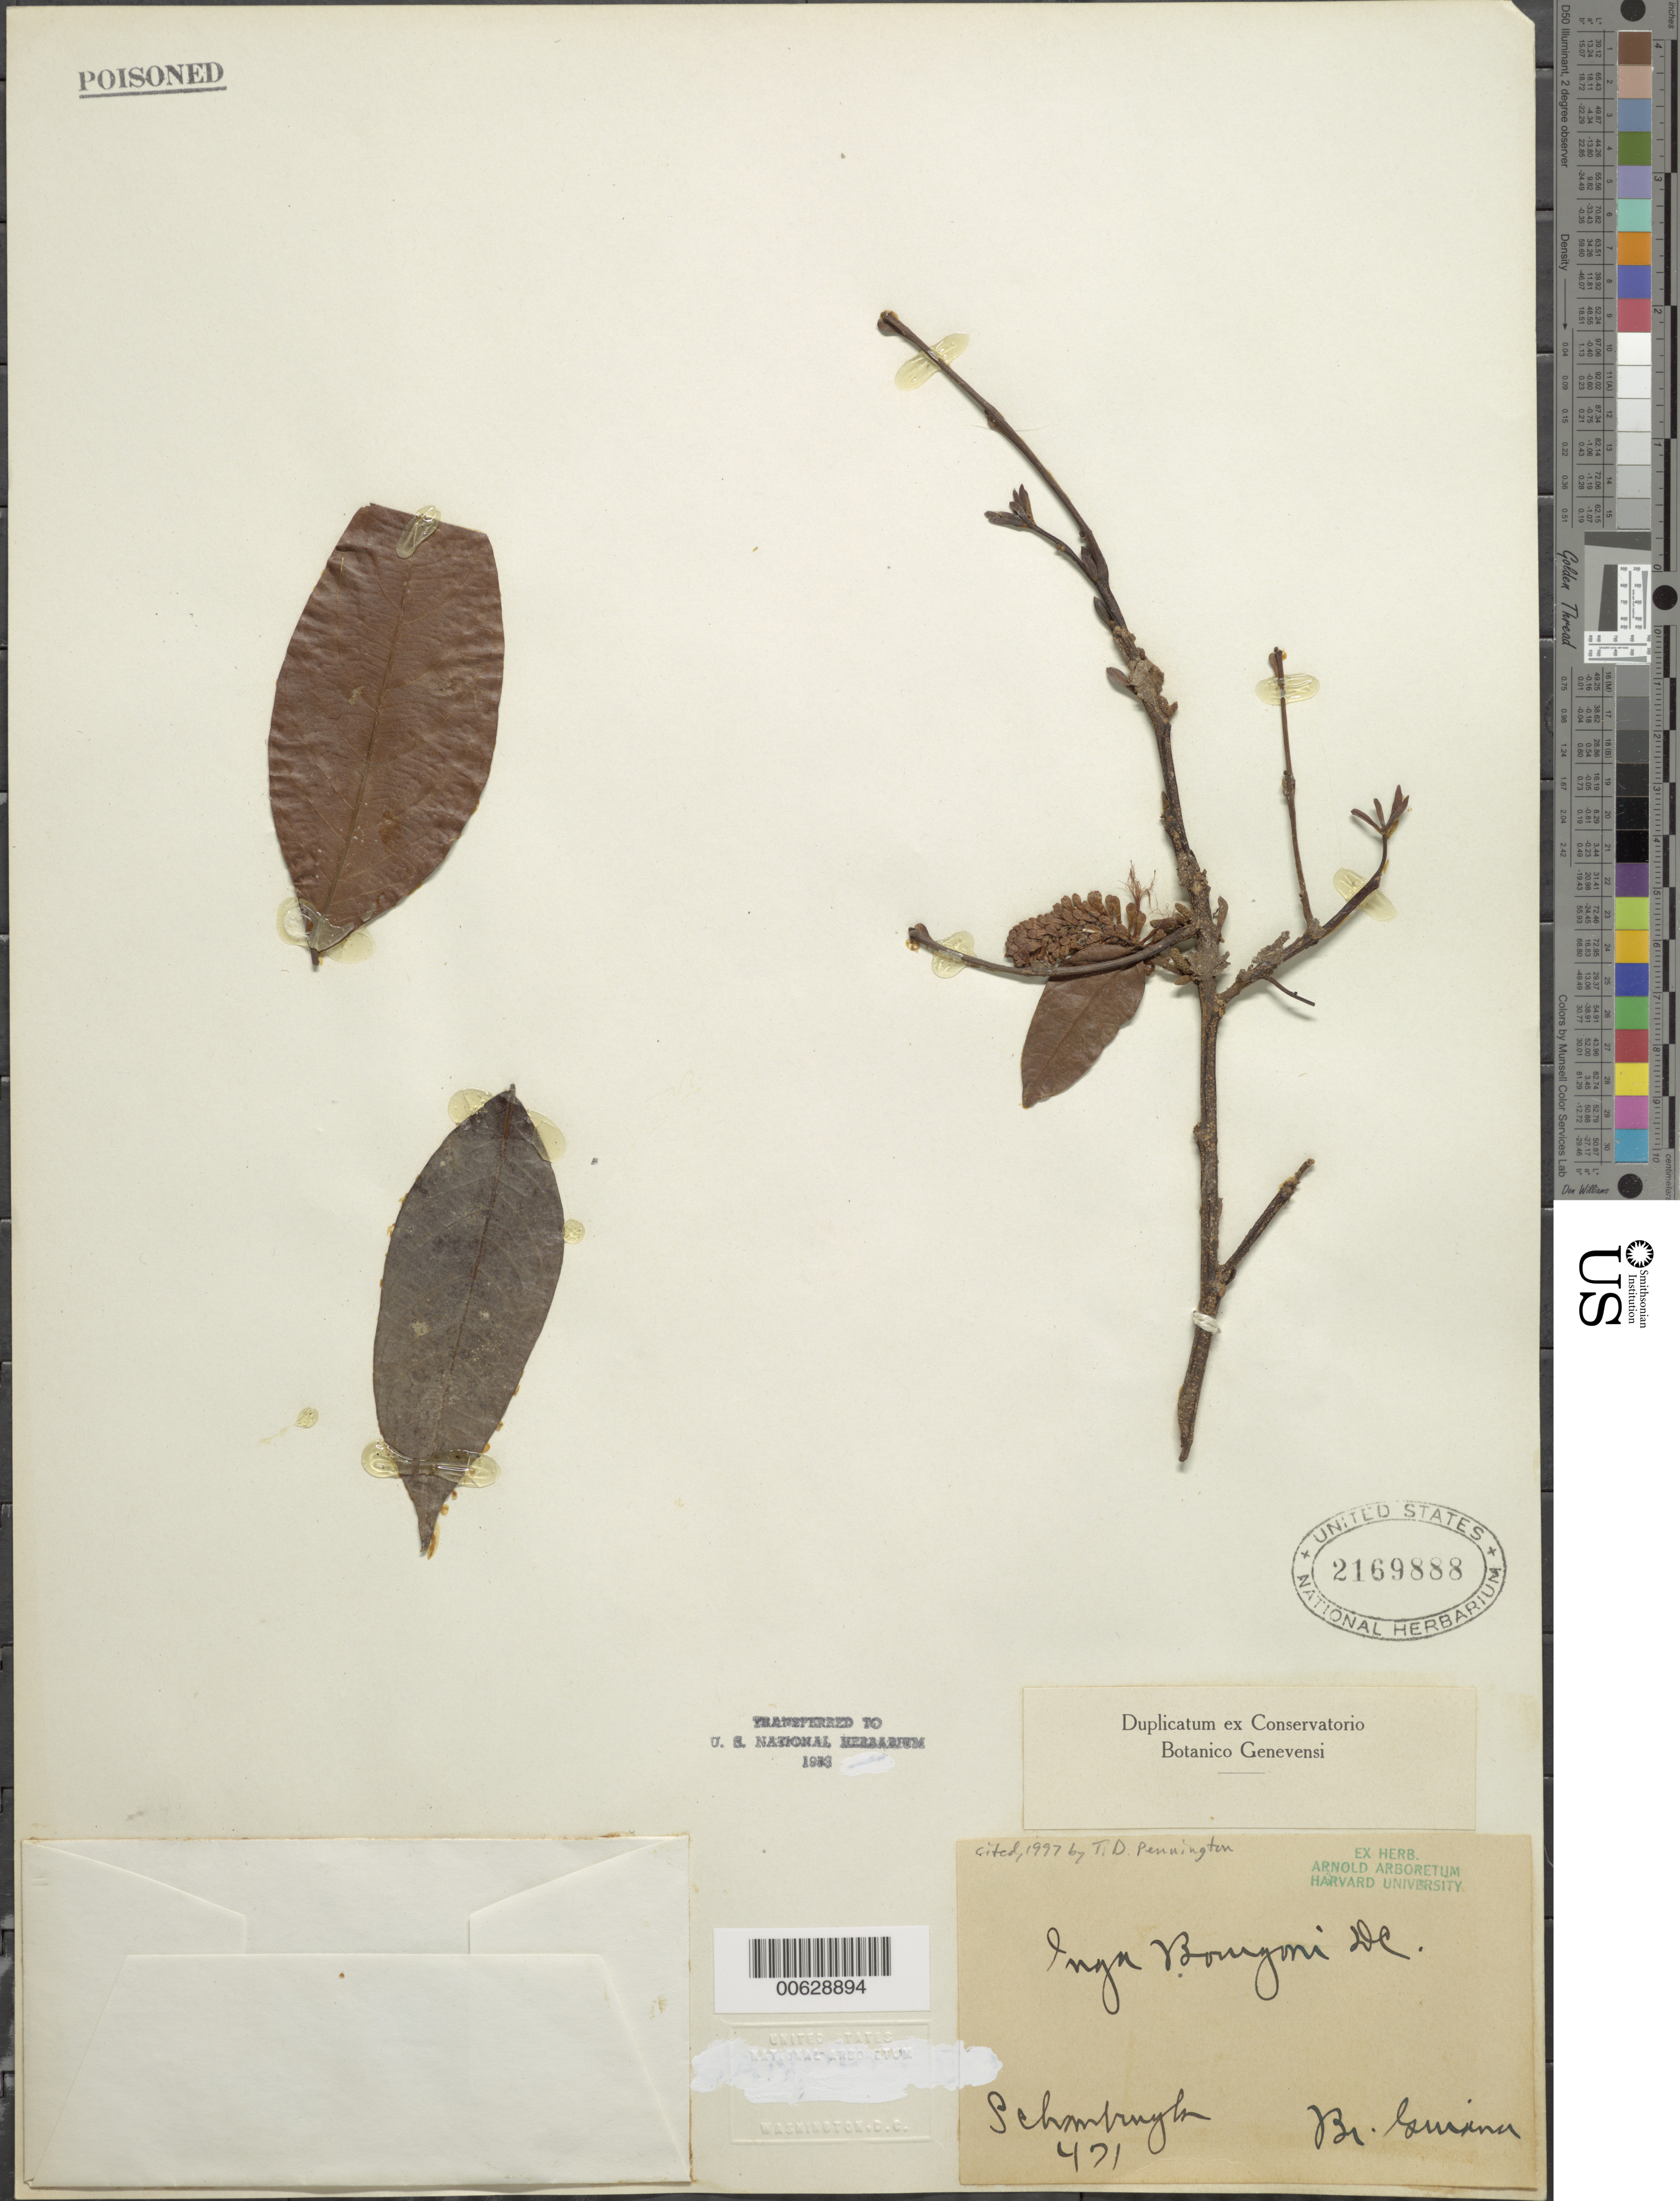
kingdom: Plantae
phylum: Tracheophyta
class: Magnoliopsida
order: Fabales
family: Fabaceae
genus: Inga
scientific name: Inga bourgoni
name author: (Aubl.) DC.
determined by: Pennington, T. D., (K)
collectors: R. H. Schomburgk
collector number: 471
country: Guyana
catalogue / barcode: US 2169888